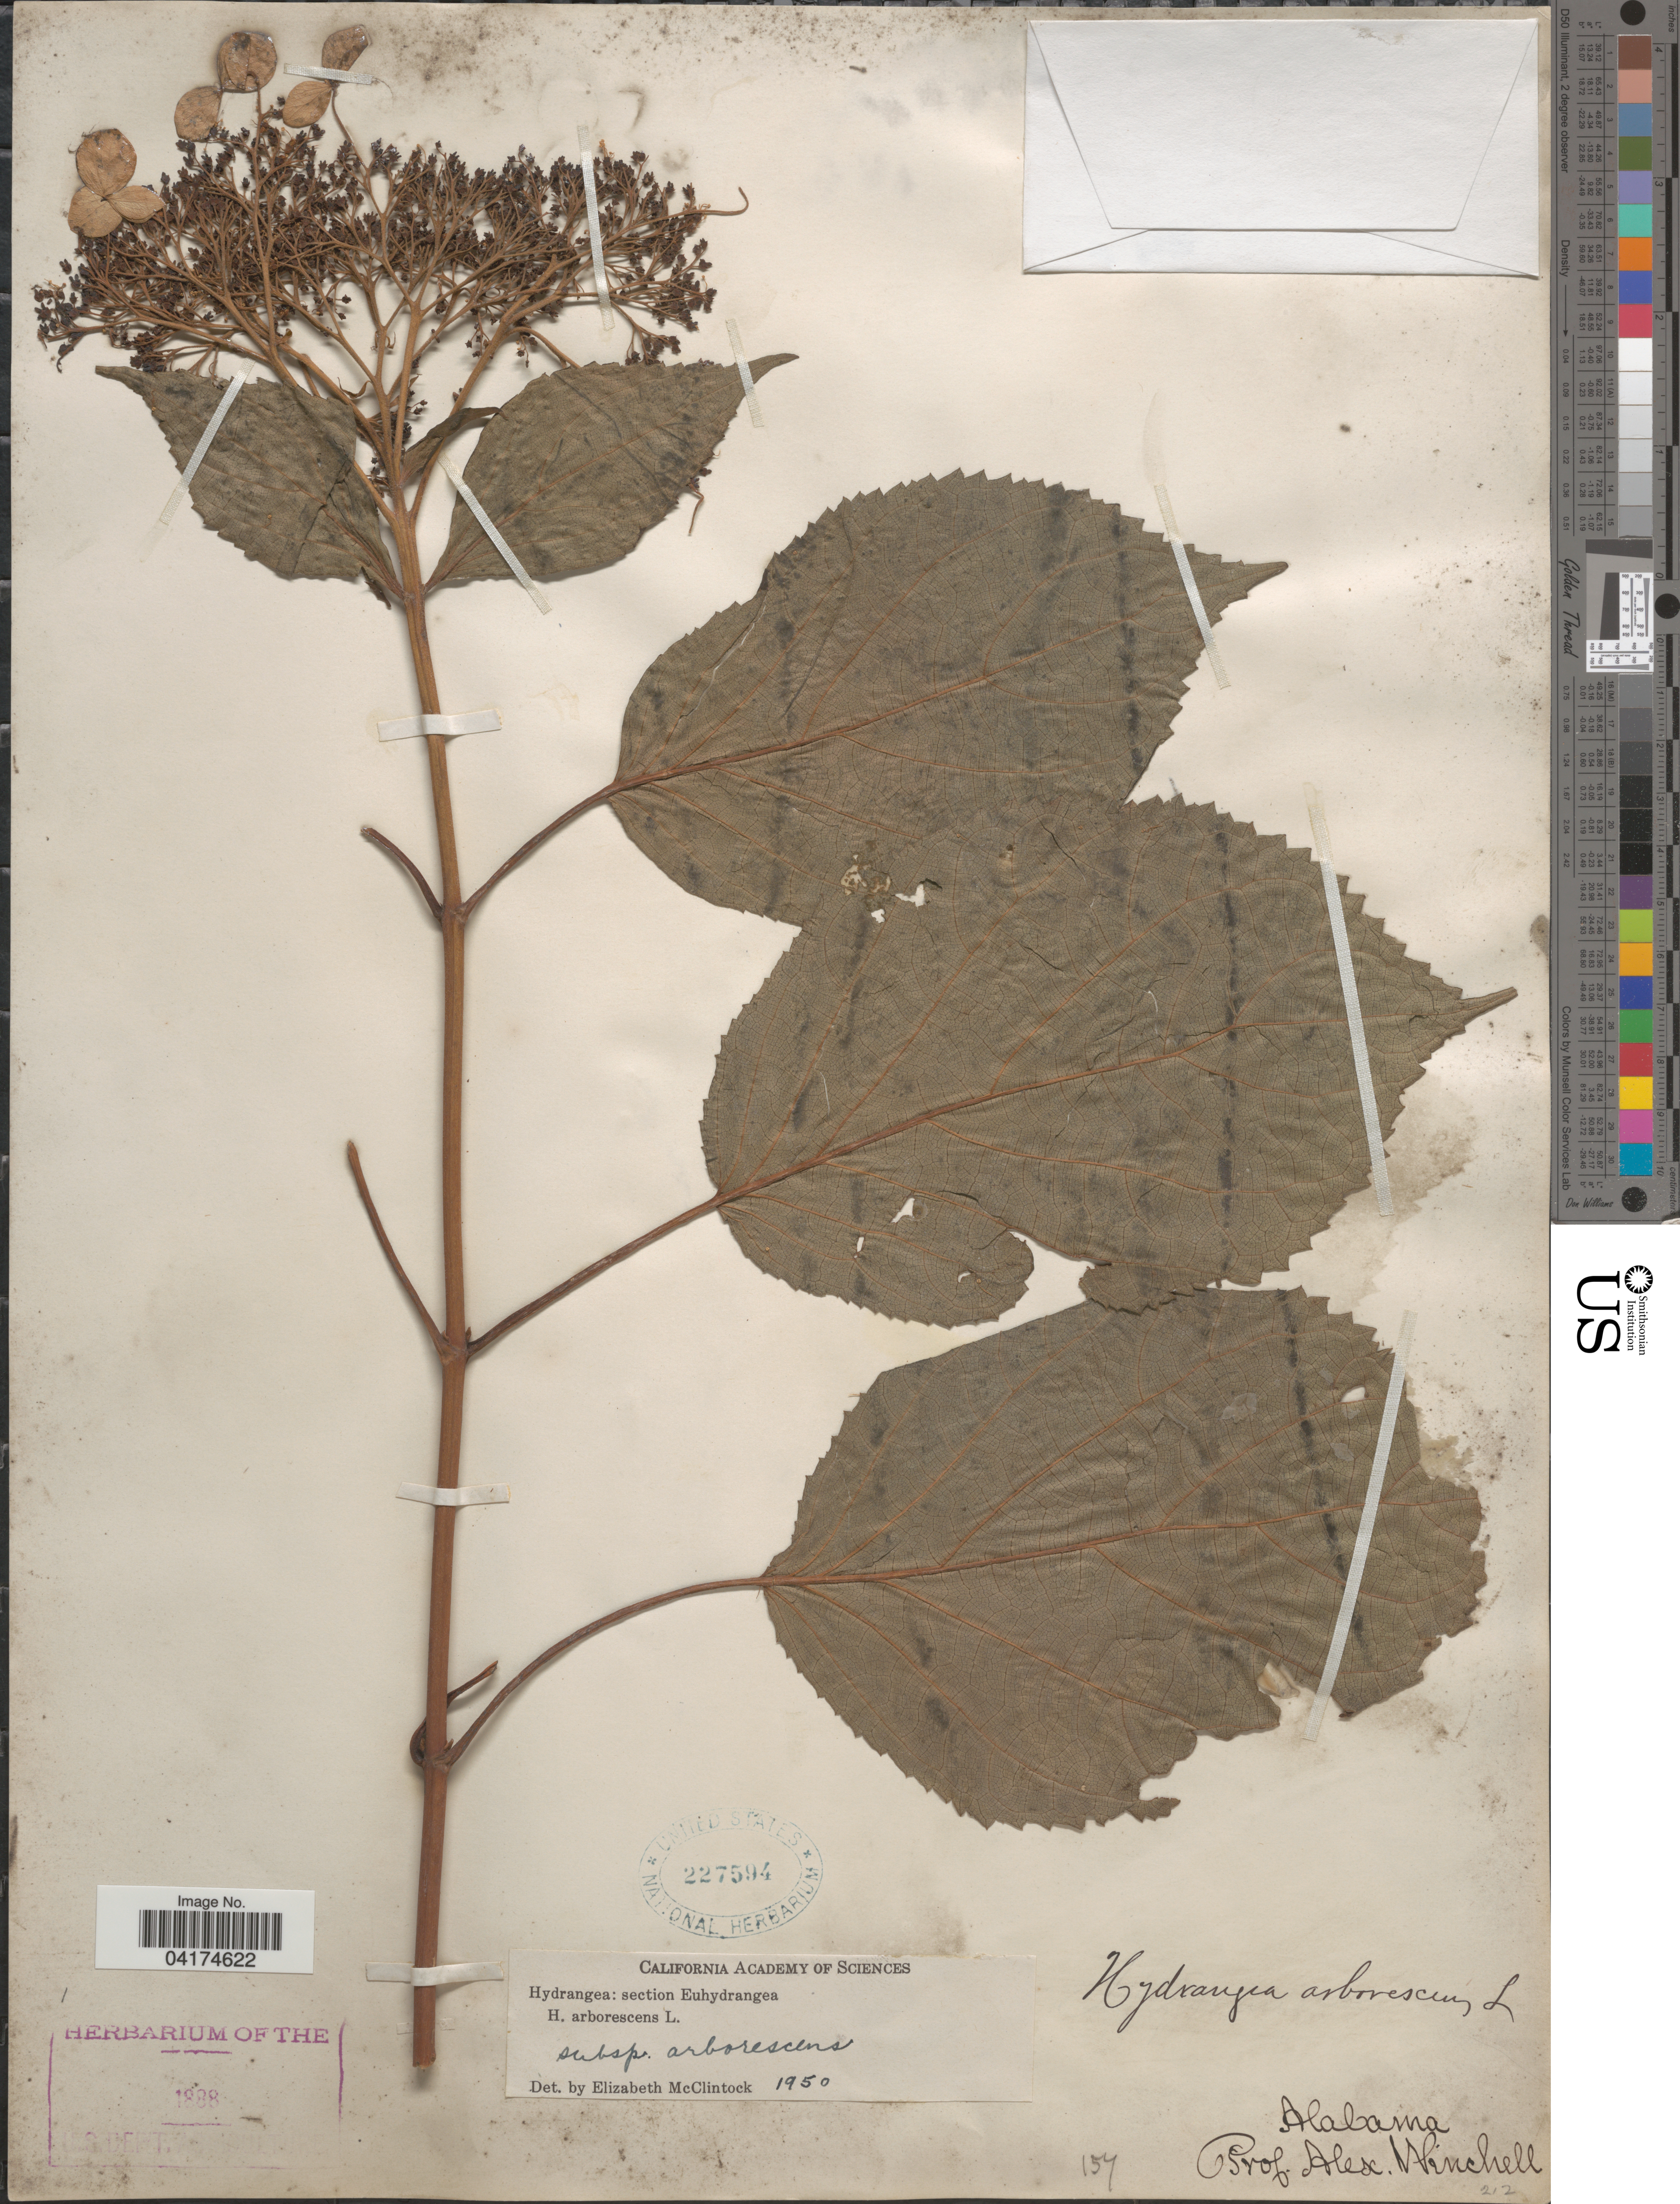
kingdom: Plantae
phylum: Tracheophyta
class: Magnoliopsida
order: Cornales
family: Hydrangeaceae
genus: Hydrangea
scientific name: Hydrangea arborescens subsp. arborescens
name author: L.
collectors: A. Winchell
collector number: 157/212?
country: United States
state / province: Alabama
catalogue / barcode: US 227594